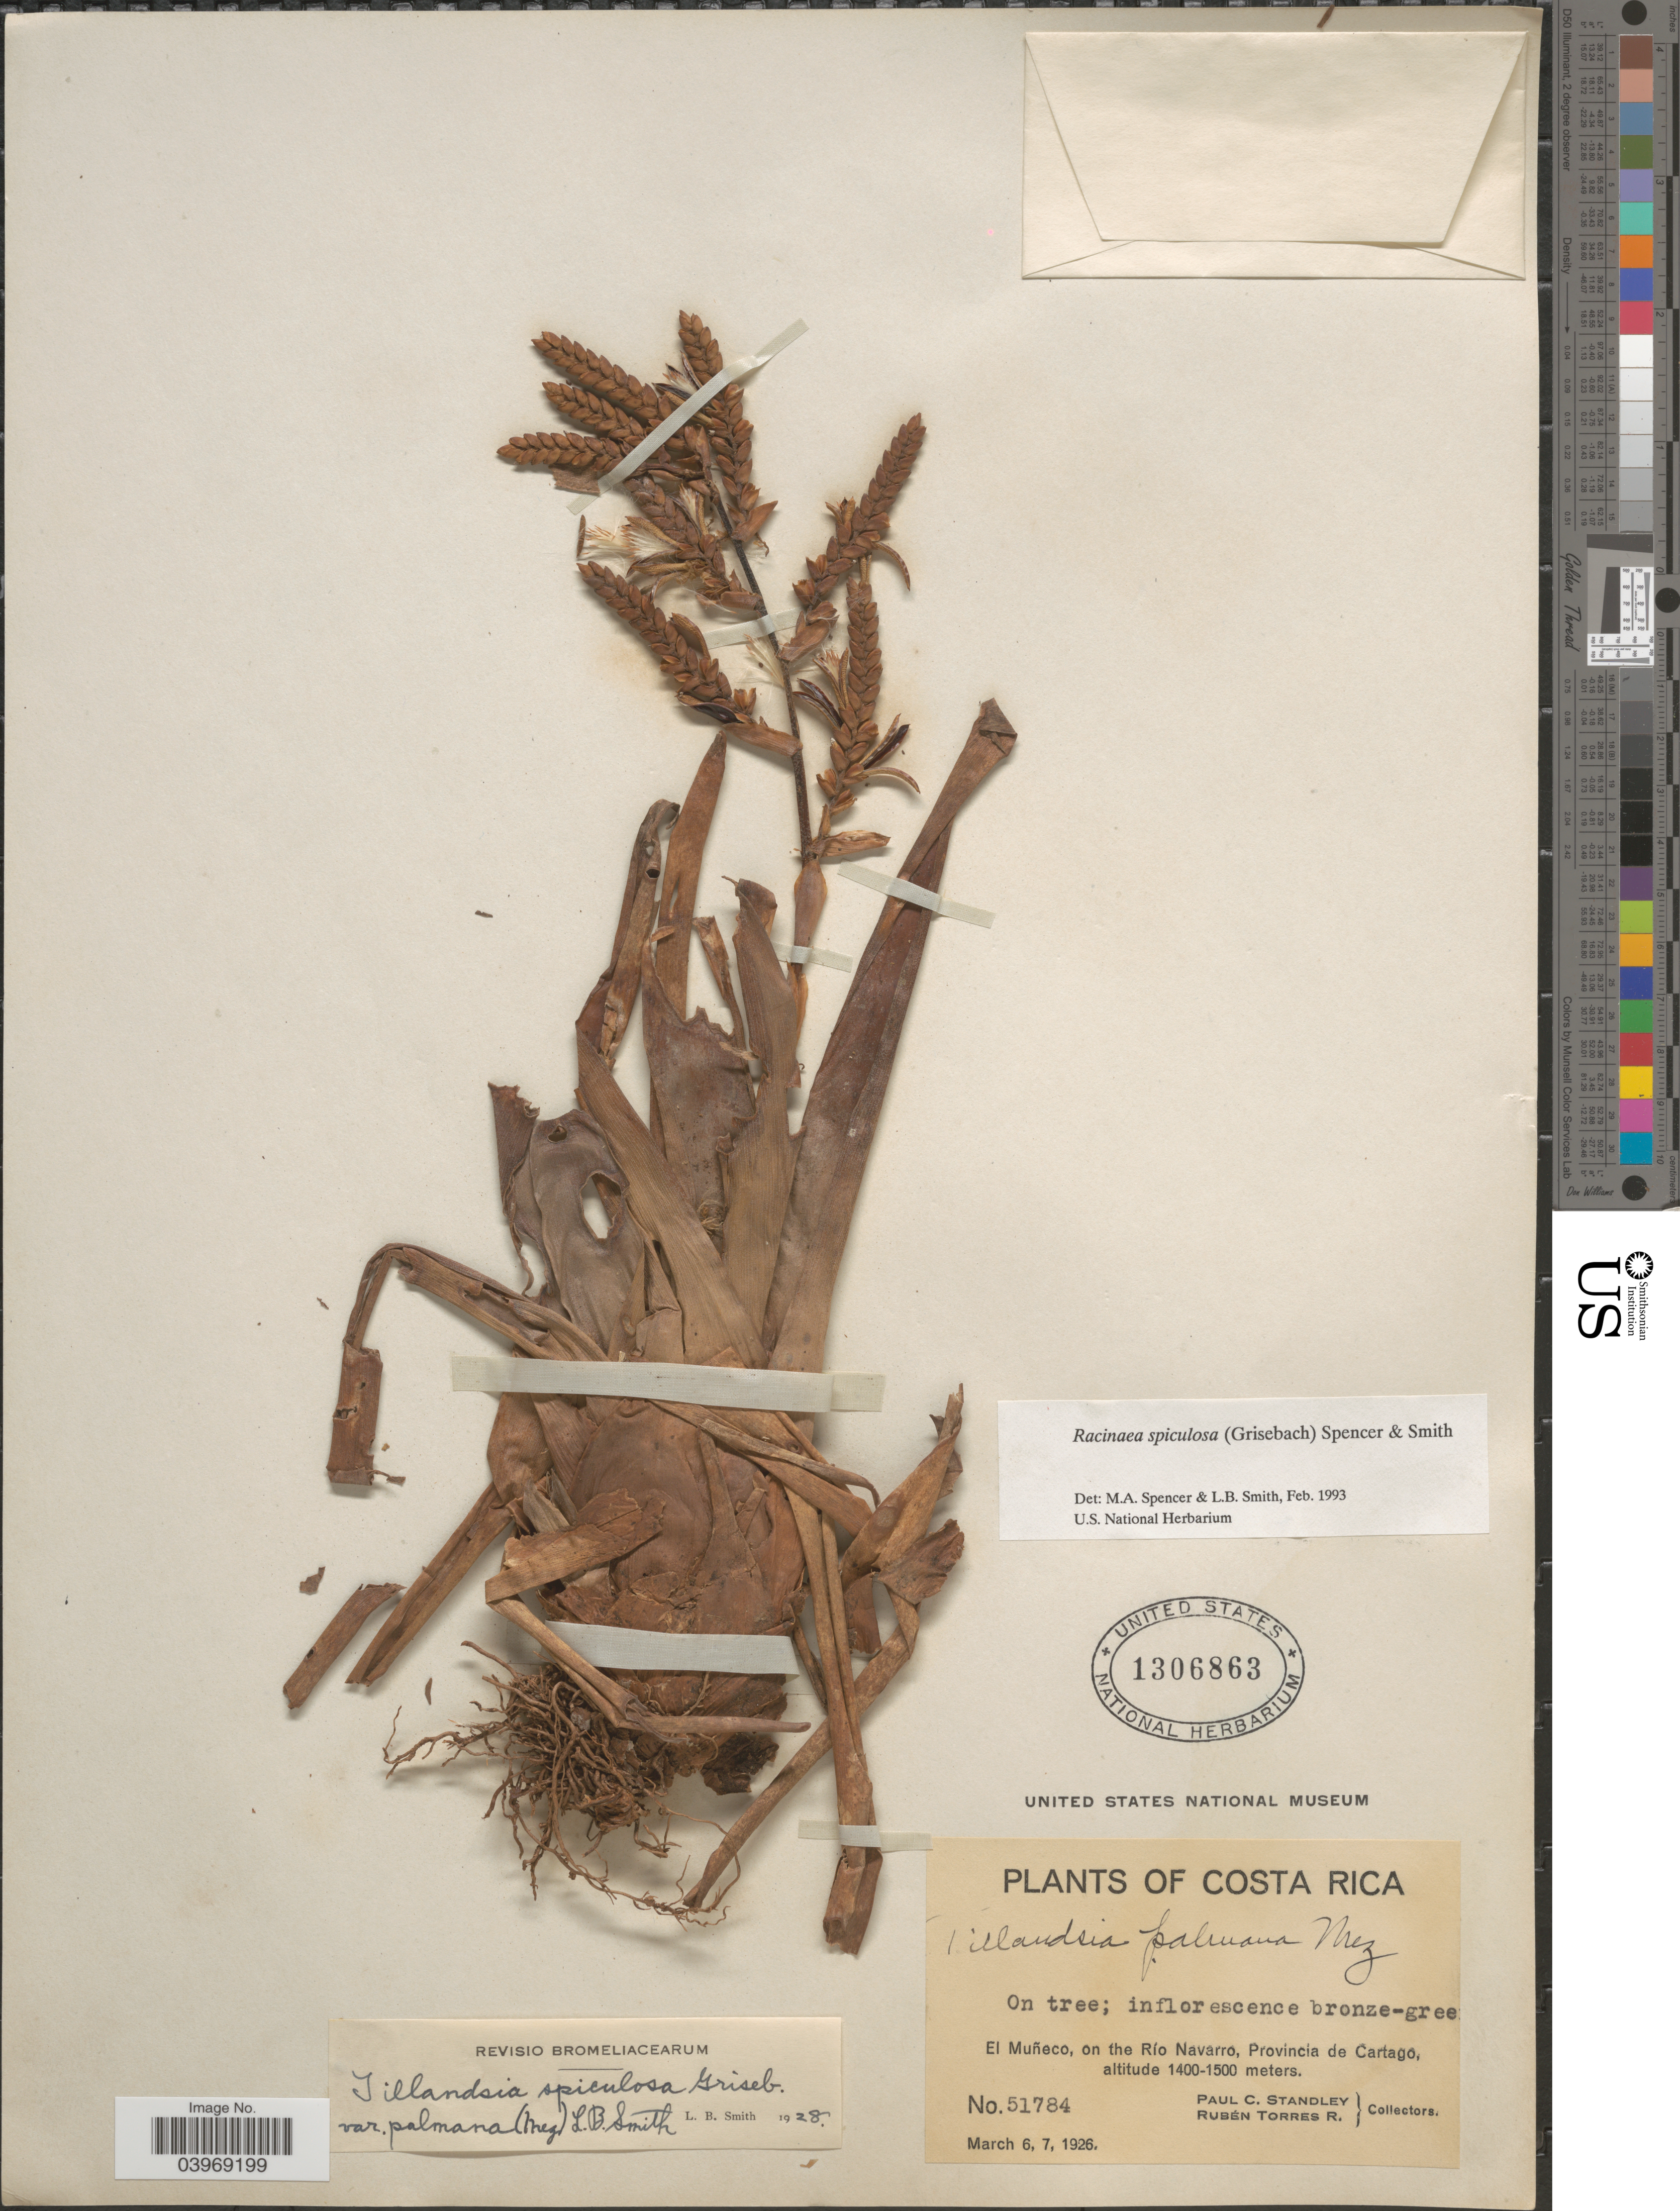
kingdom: Plantae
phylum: Tracheophyta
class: Liliopsida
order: Poales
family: Bromeliaceae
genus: Racinaea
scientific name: Racinaea spiculosa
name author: (Griseb.) M.A. Spencer & L.B. Sm.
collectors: P. C. Standley & R. Torres Rojas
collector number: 51784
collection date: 1926-03-06/1926-03-07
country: Costa Rica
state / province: Cartago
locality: El Muñeco, on the Río Navarro.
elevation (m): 1400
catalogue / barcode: US 1306863